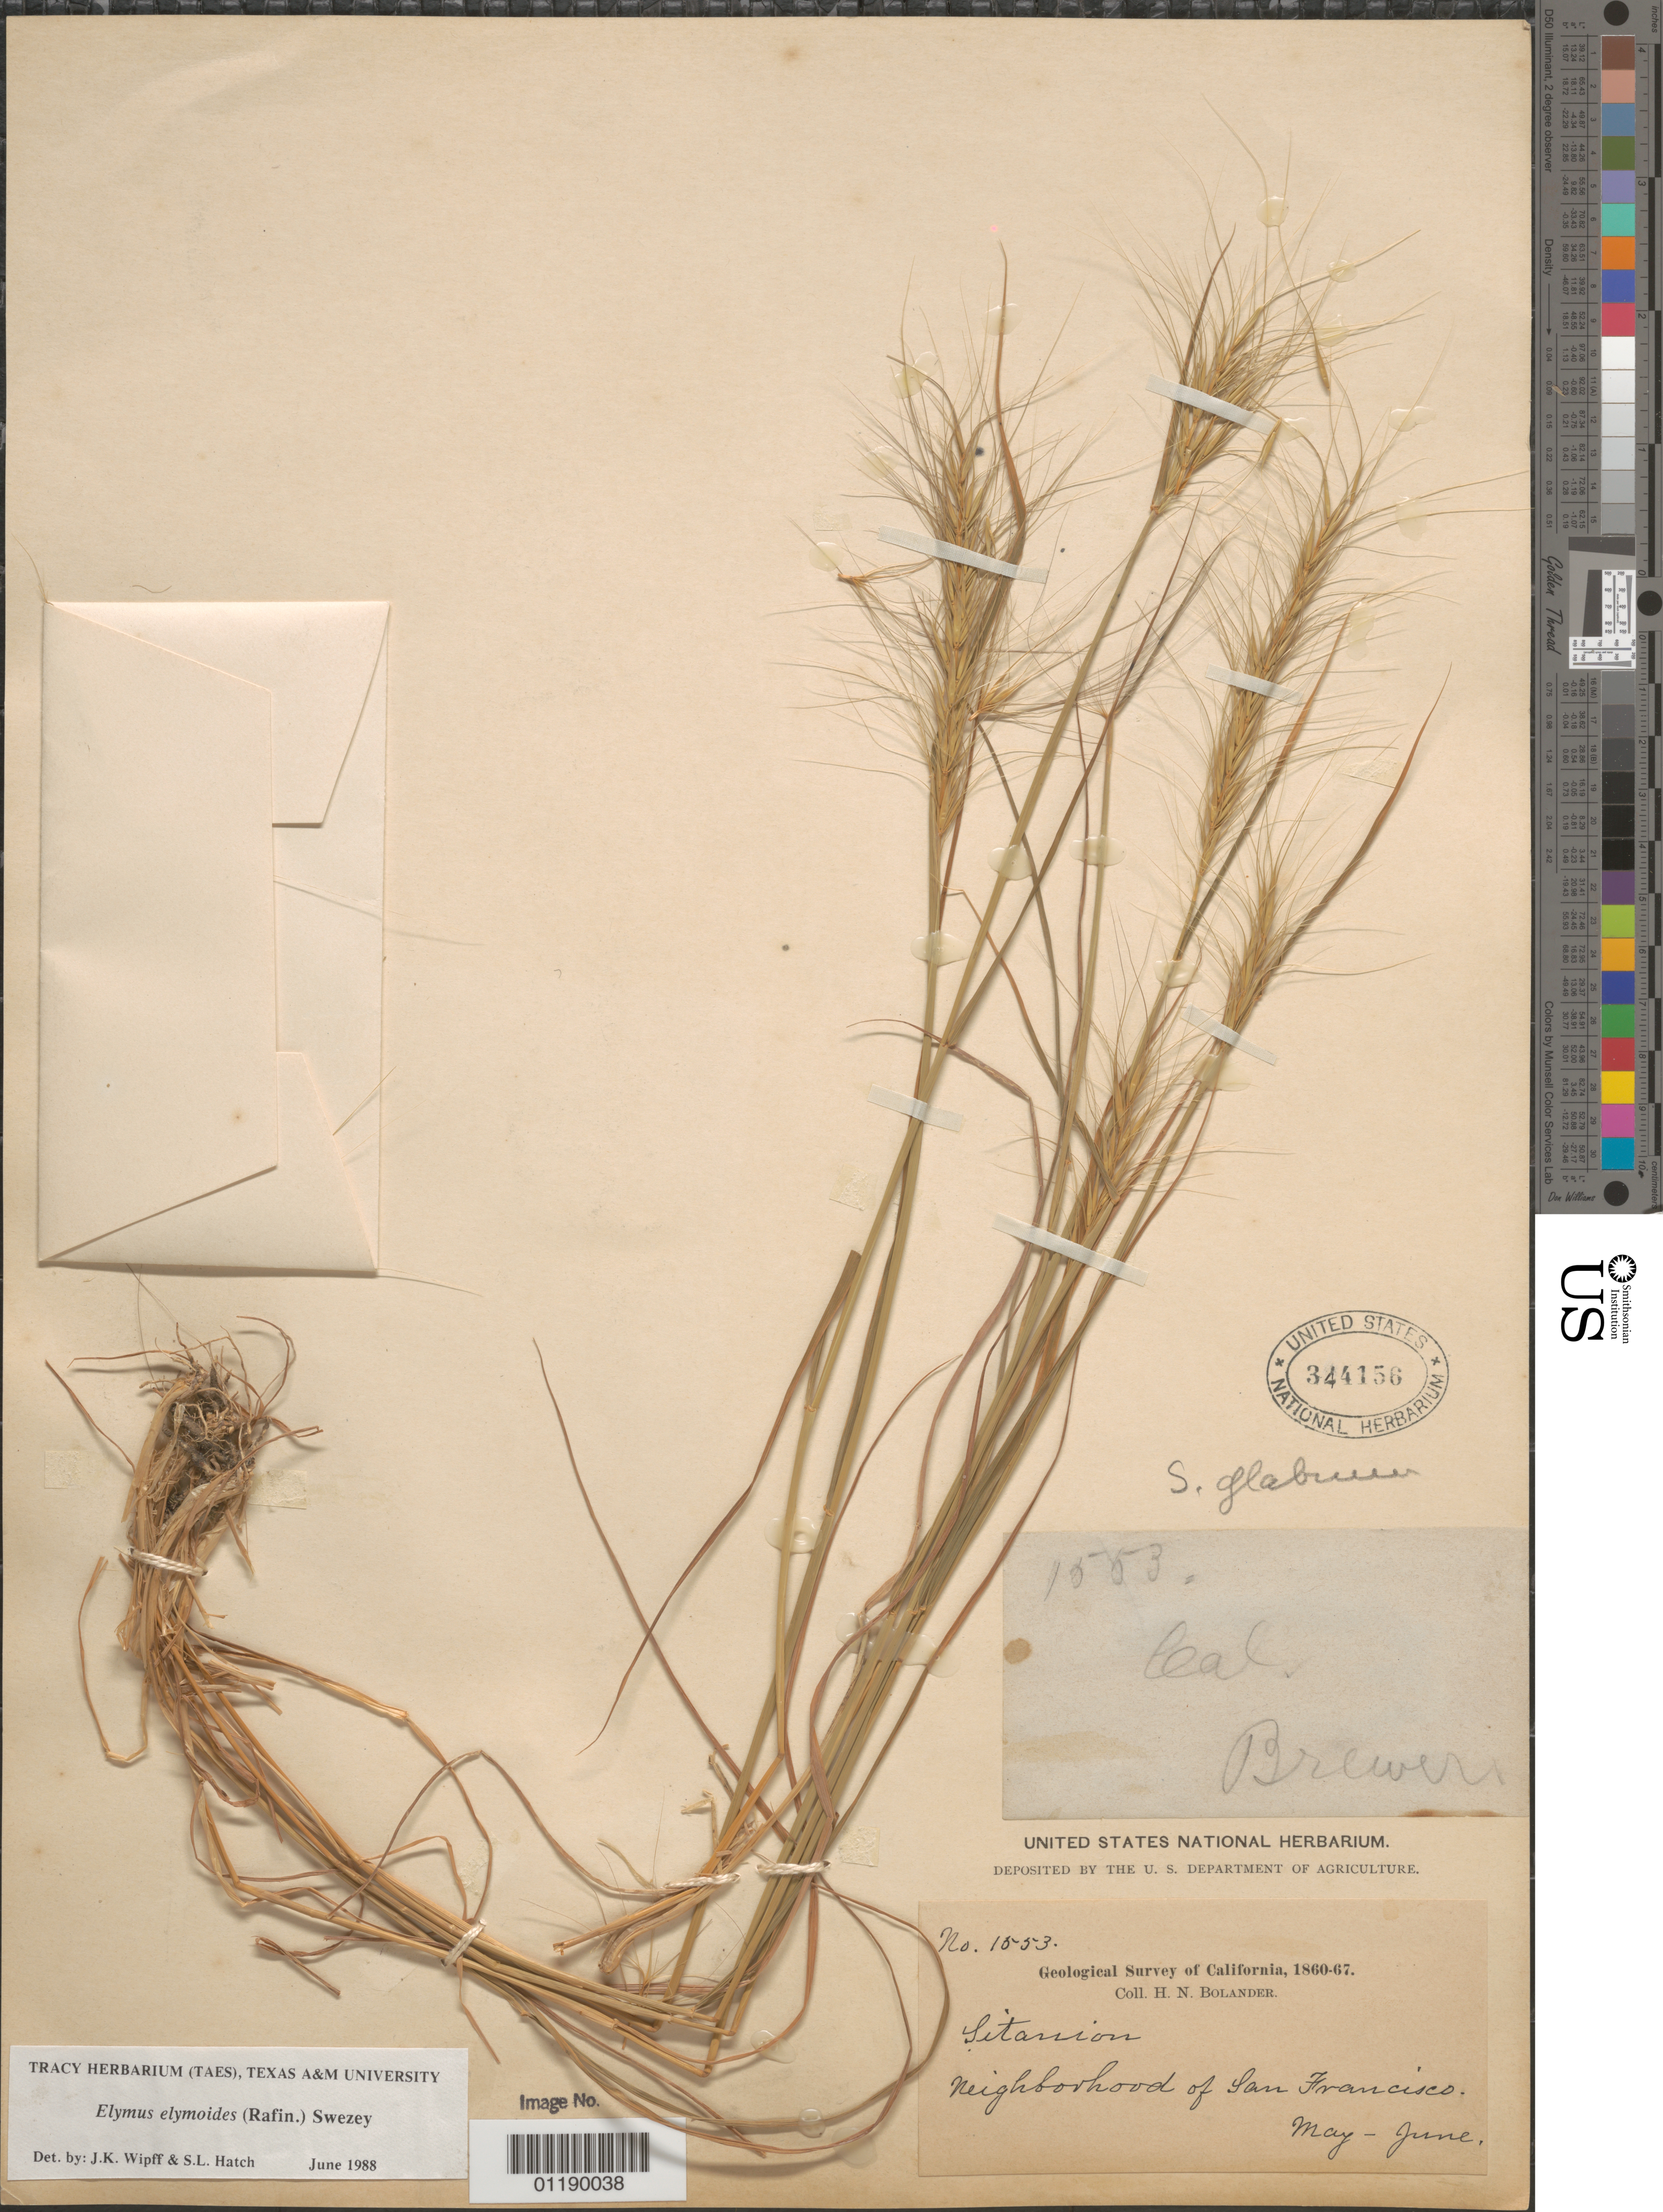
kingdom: Plantae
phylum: Tracheophyta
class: Liliopsida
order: Poales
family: Poaceae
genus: Elymus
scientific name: Elymus elymoides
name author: (Raf.) Swezey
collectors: H. Bolander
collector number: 1553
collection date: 1860-05/1867-06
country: United States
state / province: California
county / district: San Francisco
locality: Neighborhood of San Francisco.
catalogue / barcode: US 344156